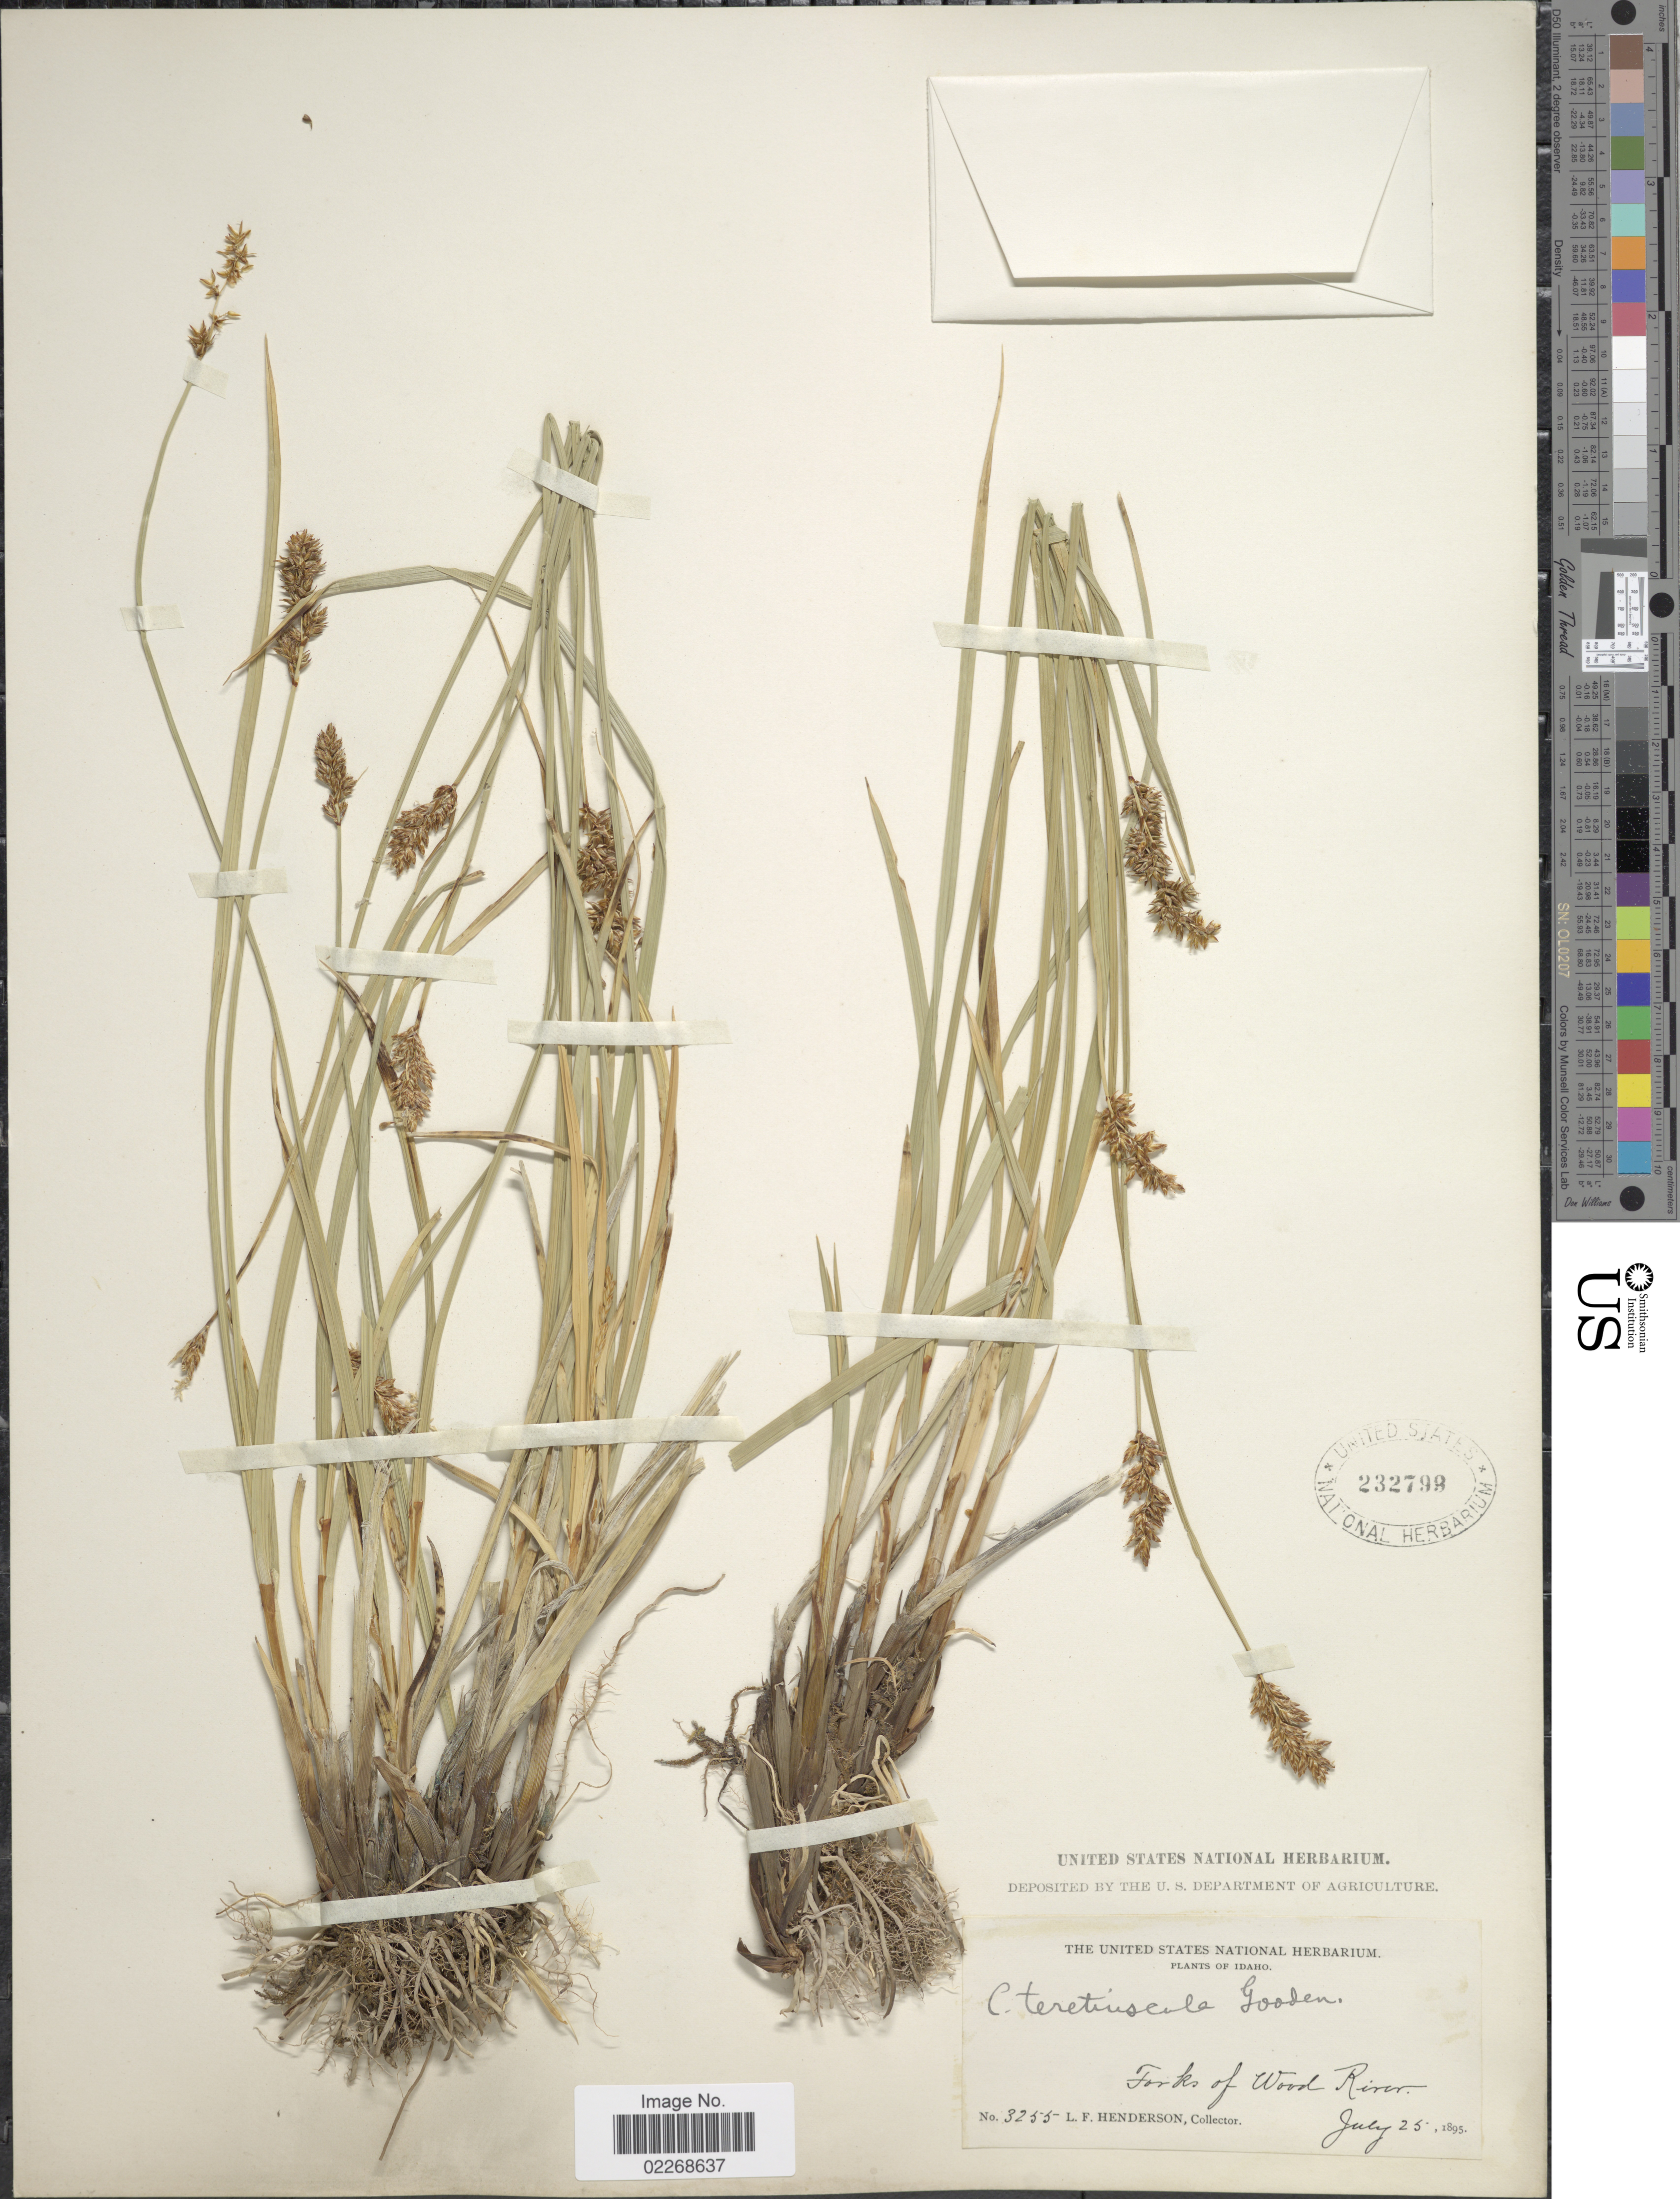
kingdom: Plantae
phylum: Tracheophyta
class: Liliopsida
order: Poales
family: Cyperaceae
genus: Carex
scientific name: Carex diandra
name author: Schrank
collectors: L. Henderson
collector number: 3255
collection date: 1895-07-25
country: United States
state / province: Idaho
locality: Forks of Wood River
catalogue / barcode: US 232798